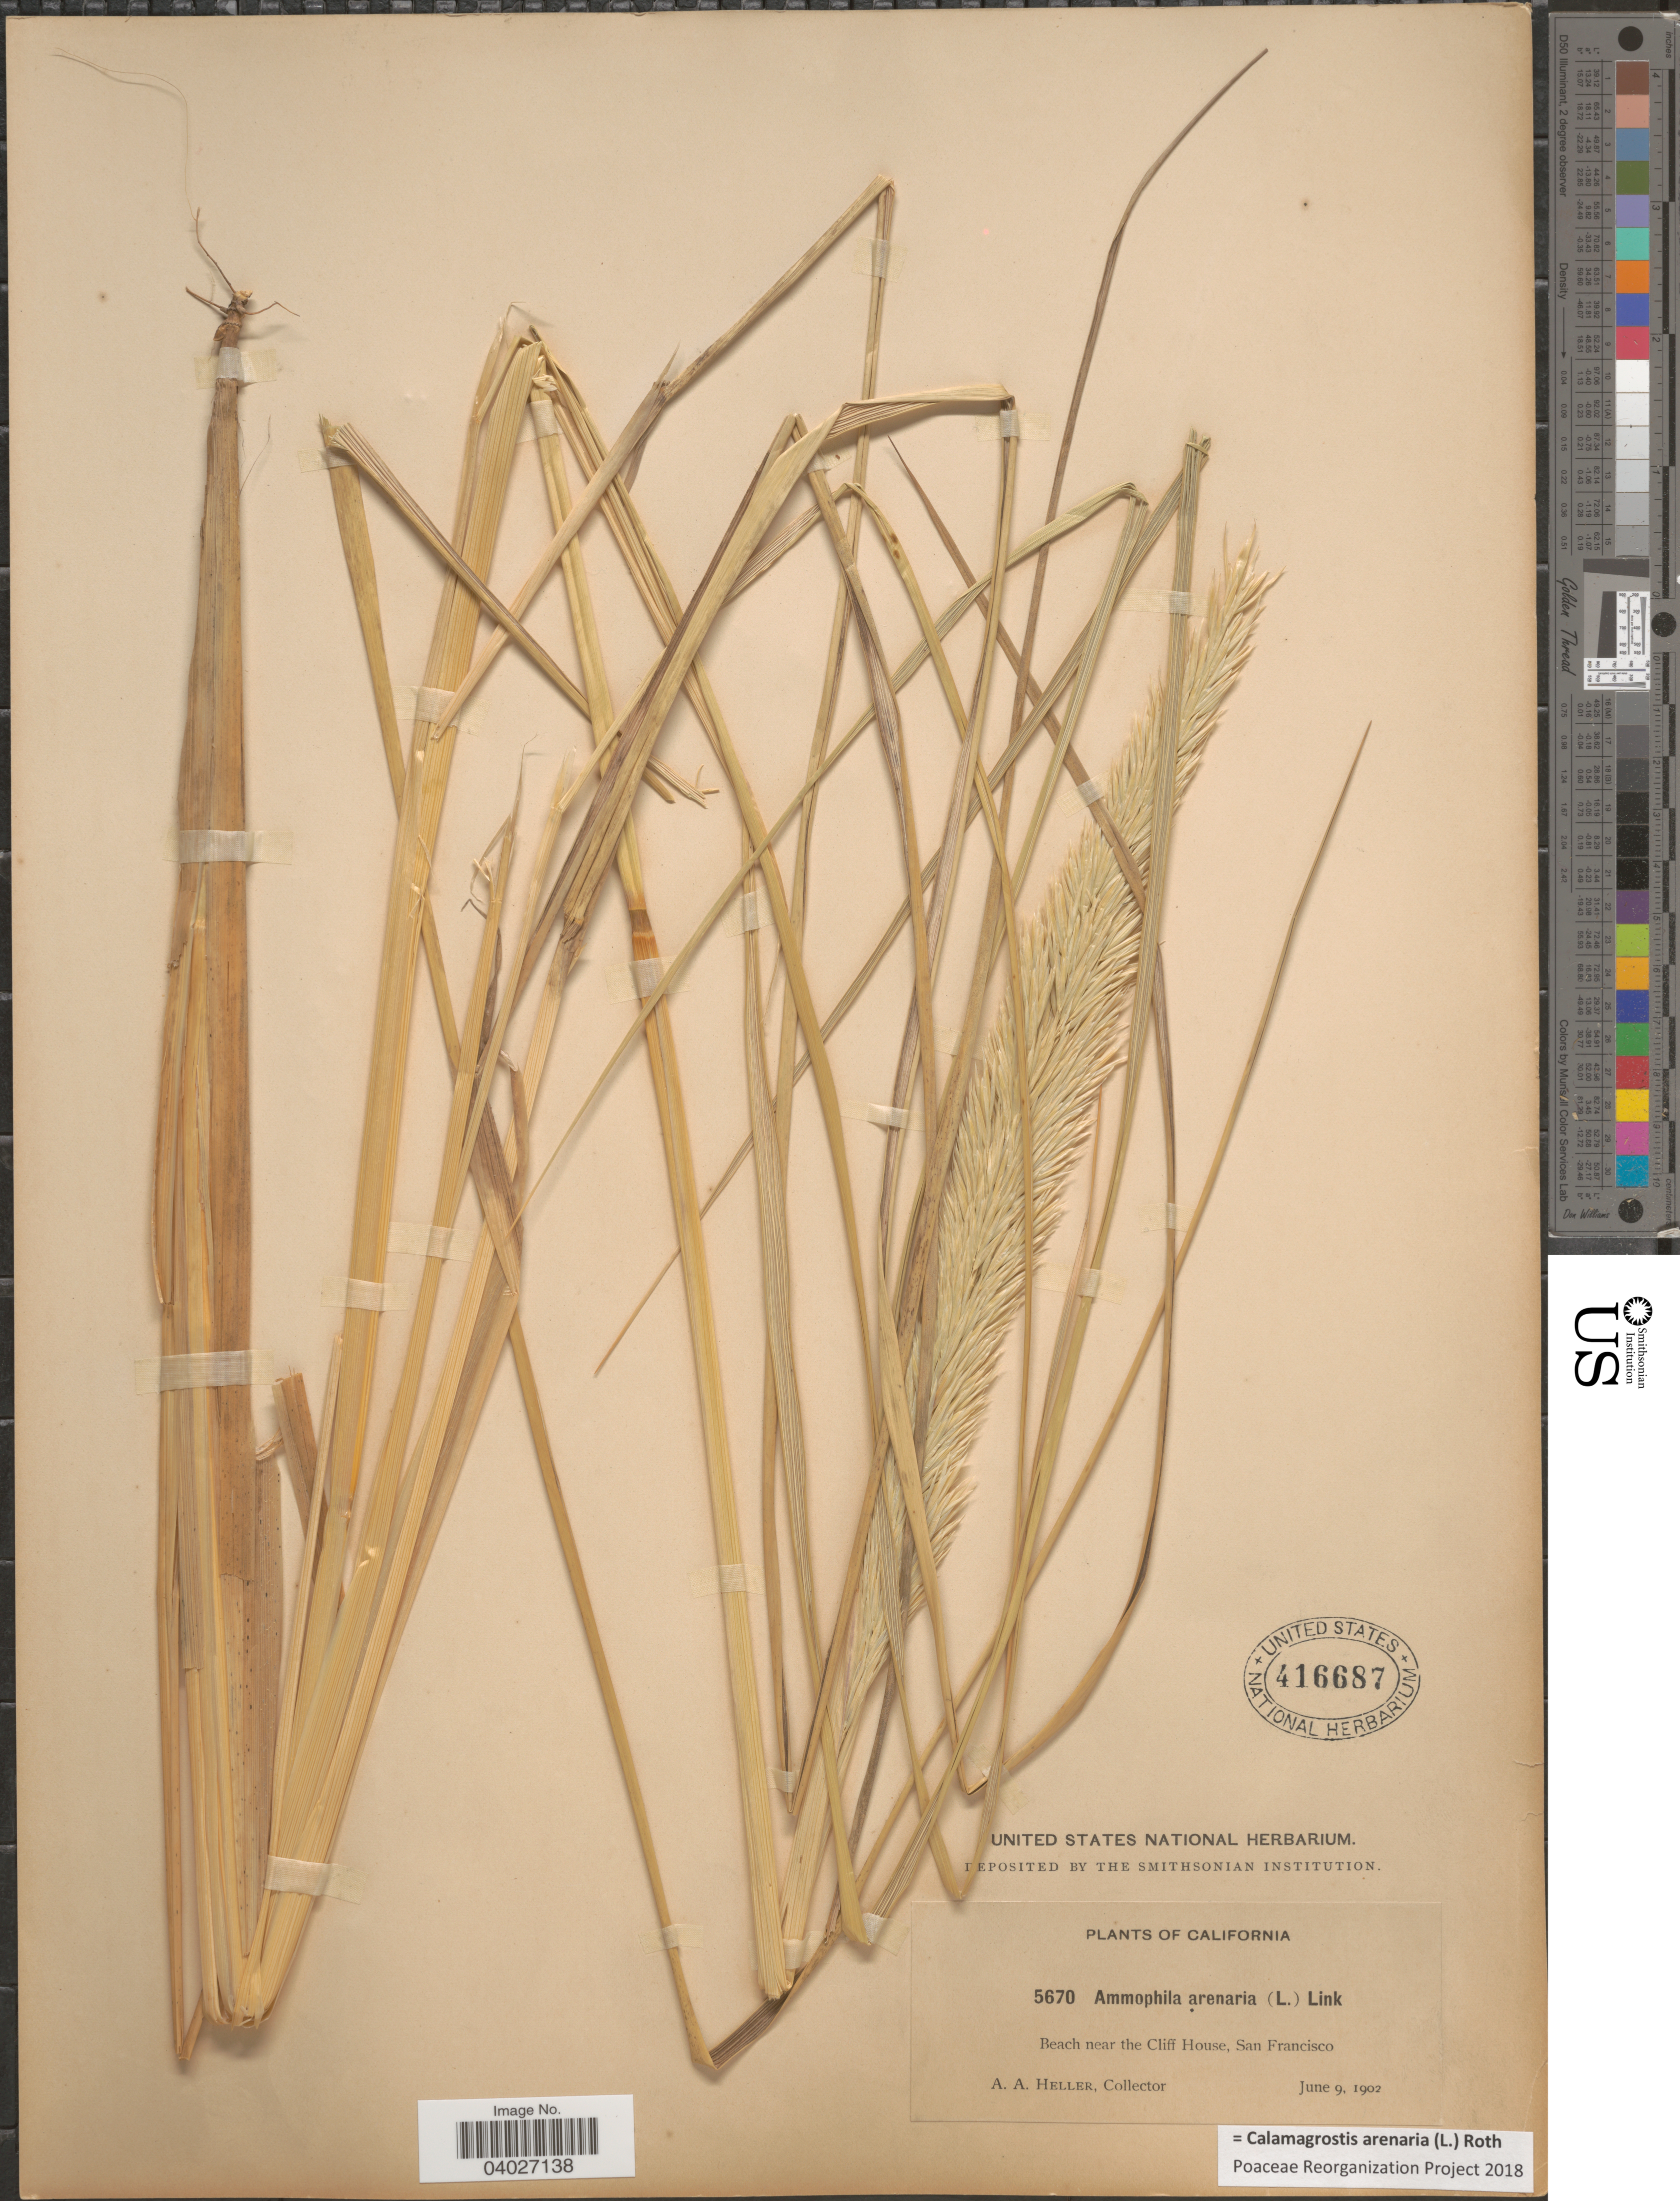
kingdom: Plantae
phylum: Tracheophyta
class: Liliopsida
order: Poales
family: Poaceae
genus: Calamagrostis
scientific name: Calamagrostis arenaria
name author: (L.) Roth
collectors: A. A. Heller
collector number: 5670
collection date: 1902-06-09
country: United States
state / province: California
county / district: San Francisco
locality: Beach near the Cliff House, San Francisco.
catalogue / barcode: US 416687